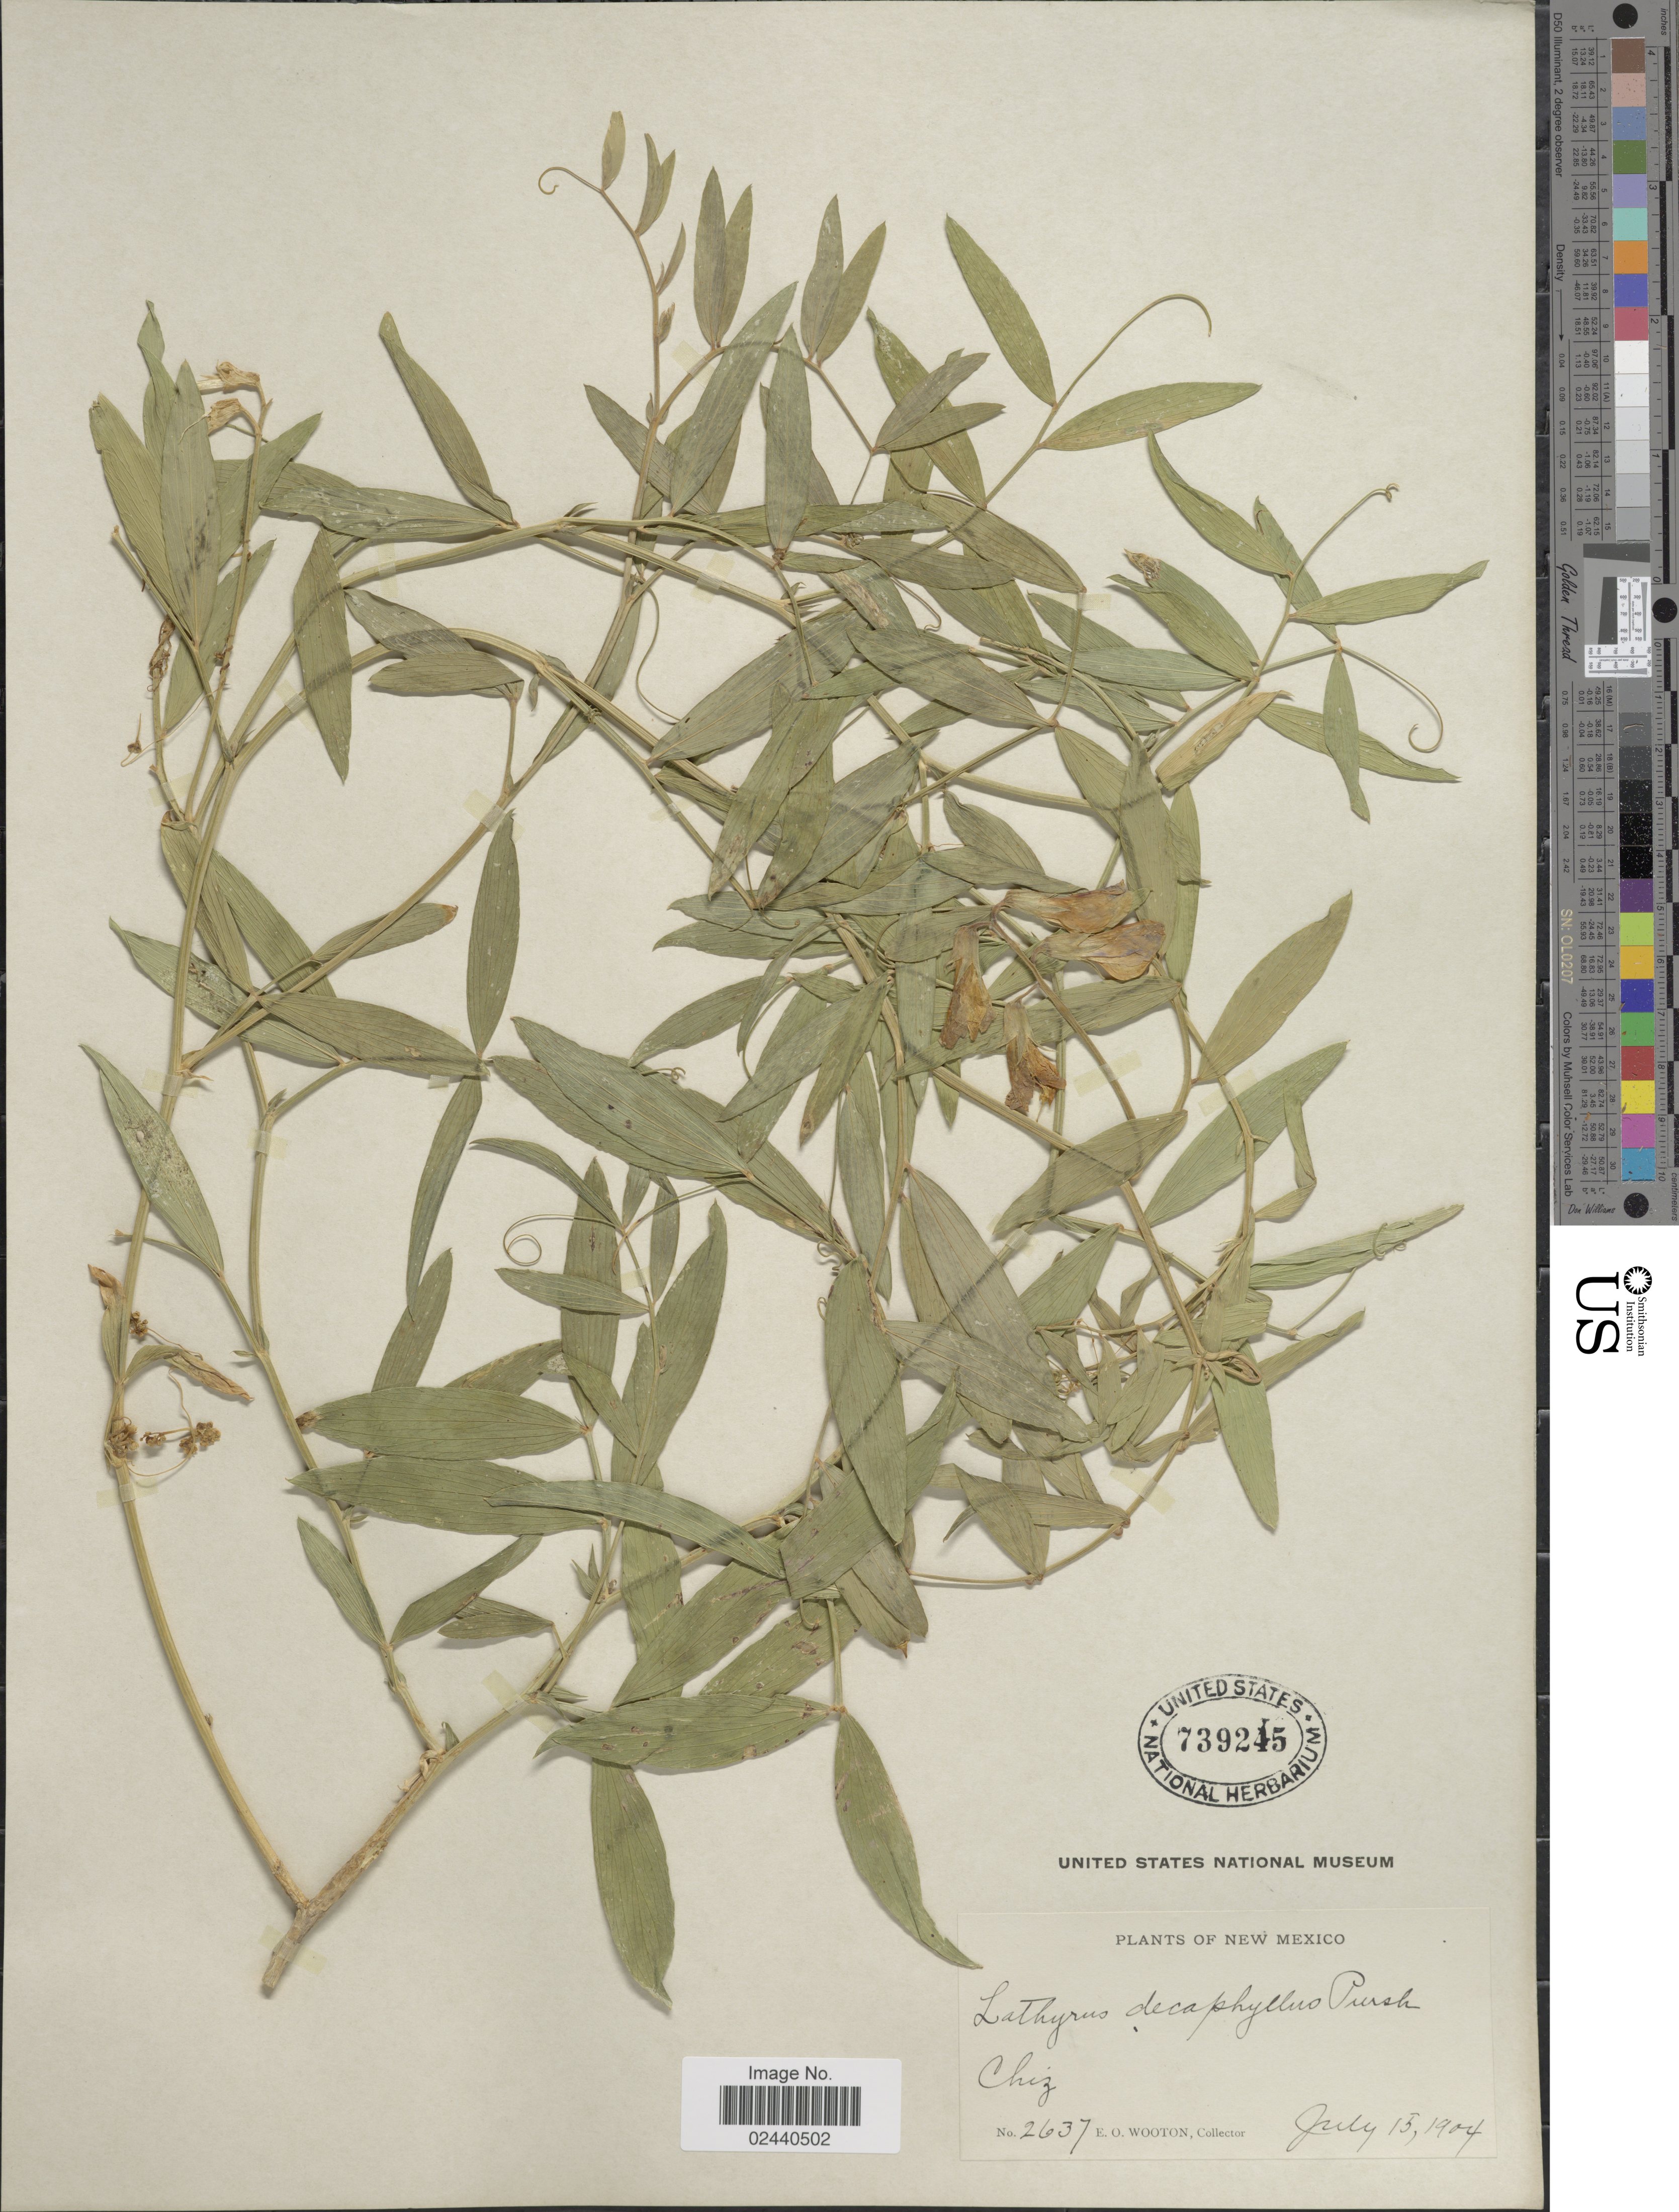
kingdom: Plantae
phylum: Tracheophyta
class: Magnoliopsida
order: Fabales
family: Fabaceae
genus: Lathyrus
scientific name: Lathyrus eucosmus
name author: Butters & H. St. John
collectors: E. O. Wooton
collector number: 2637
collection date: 1904-07-15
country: United States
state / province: New Mexico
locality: Chiz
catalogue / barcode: US 739245